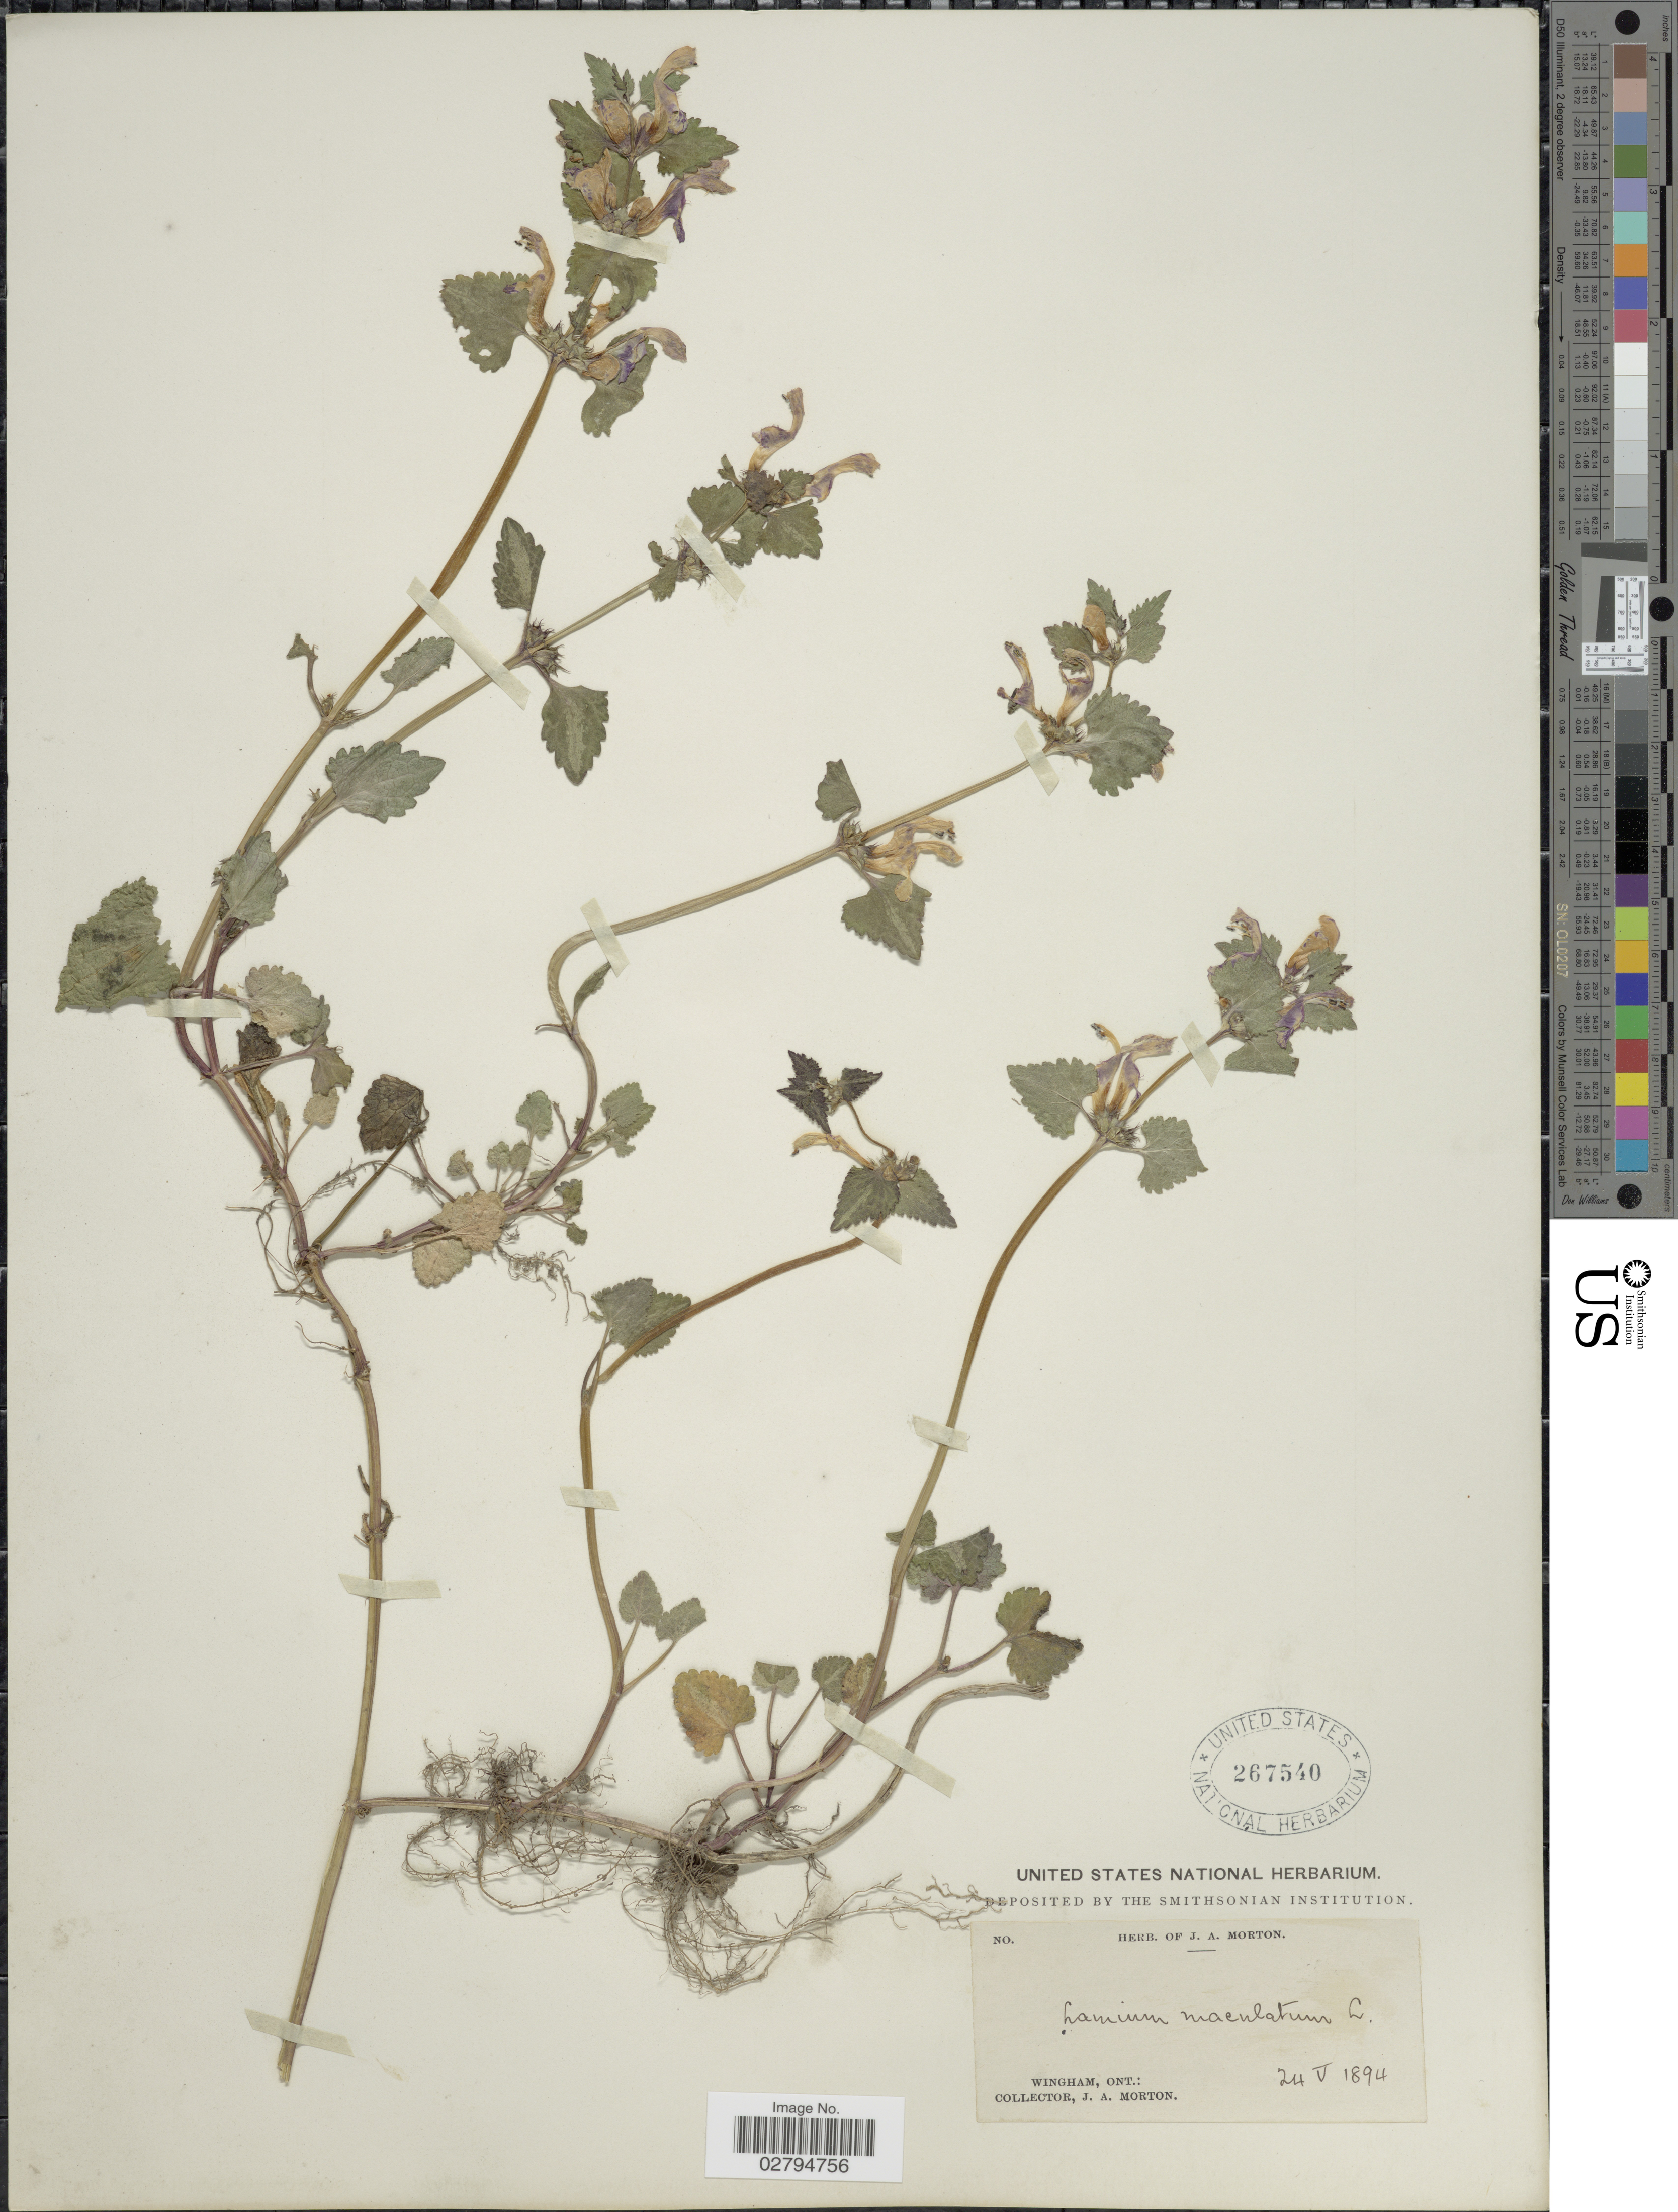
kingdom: Plantae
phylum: Tracheophyta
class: Magnoliopsida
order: Lamiales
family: Lamiaceae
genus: Lamium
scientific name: Lamium maculatum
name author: (L.) L.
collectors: J. A. Morton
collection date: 1894-05-24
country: Canada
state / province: Ontario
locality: Wingham.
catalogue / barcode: US 267540